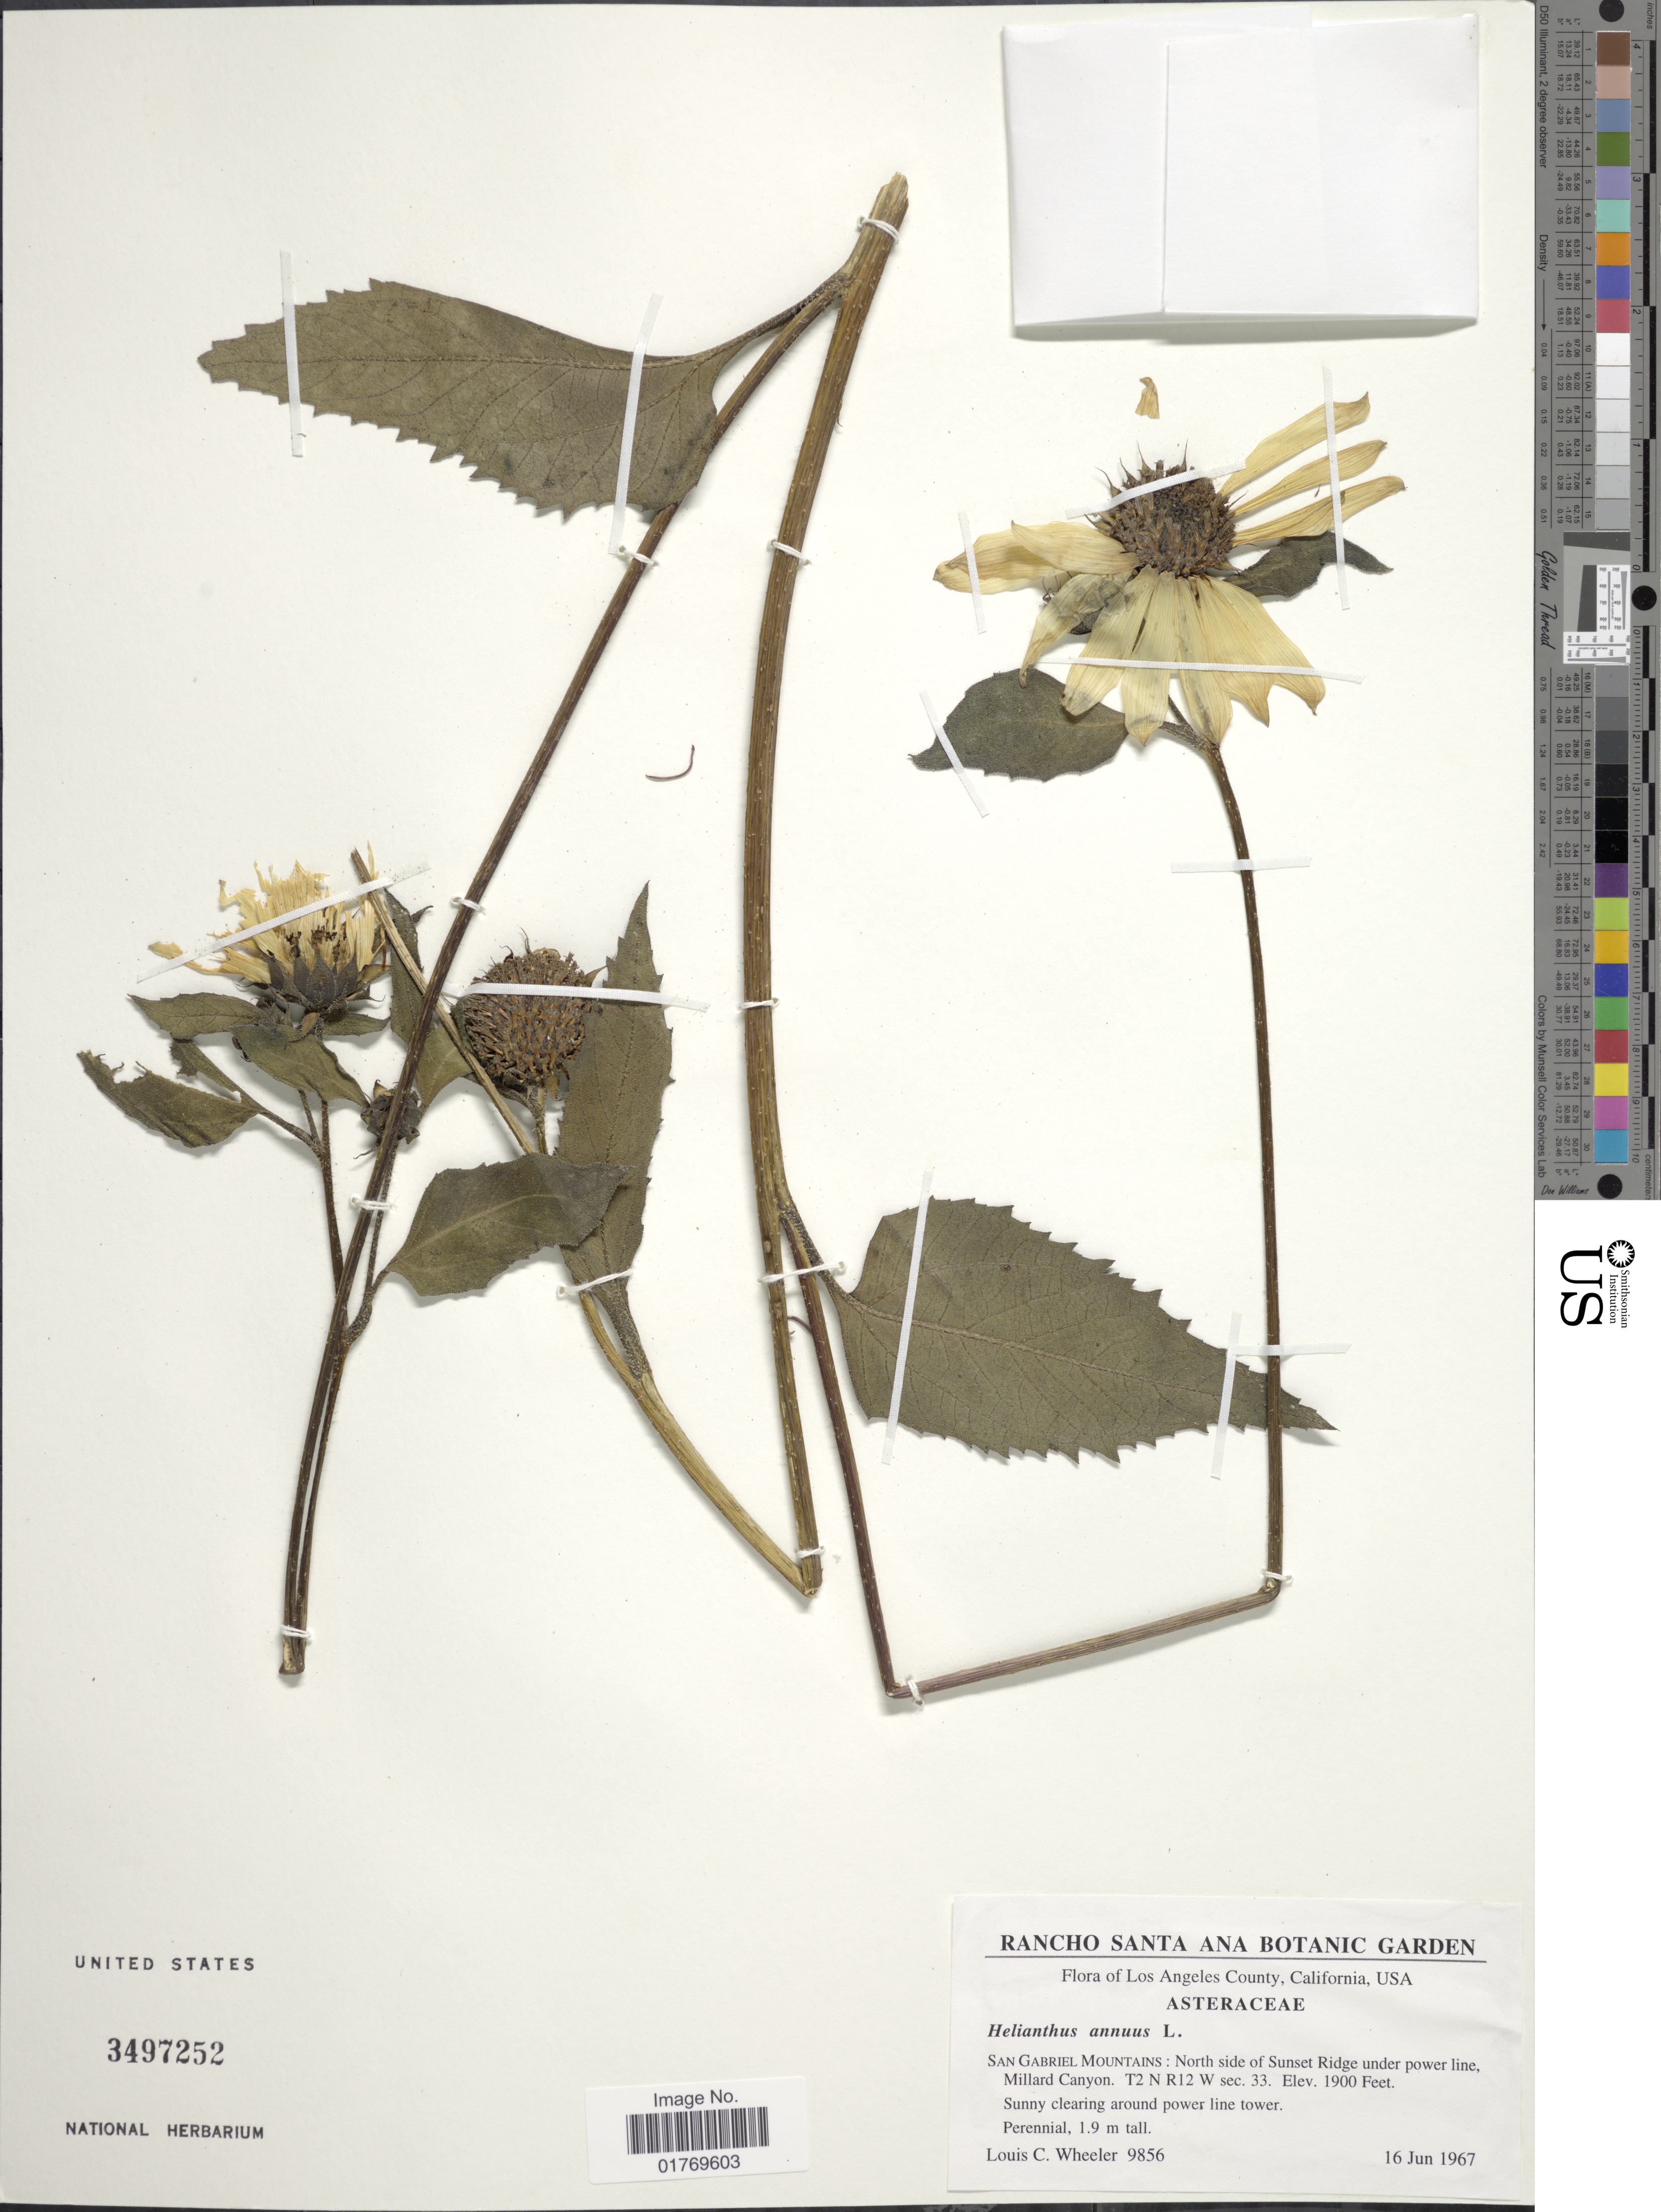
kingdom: Plantae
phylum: Tracheophyta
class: Magnoliopsida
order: Asterales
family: Asteraceae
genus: Helianthus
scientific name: Helianthus annuus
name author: L.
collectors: L. C. Wheeler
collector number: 9856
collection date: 1967-06-16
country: United States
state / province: California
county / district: Los Angeles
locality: Los Angeles County, California, USA. San Gabriel Mountains: North side of Sunset Ridge under power line, Millard Canyon, T2 N R12 W sec. 33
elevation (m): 579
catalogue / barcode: US 3497252